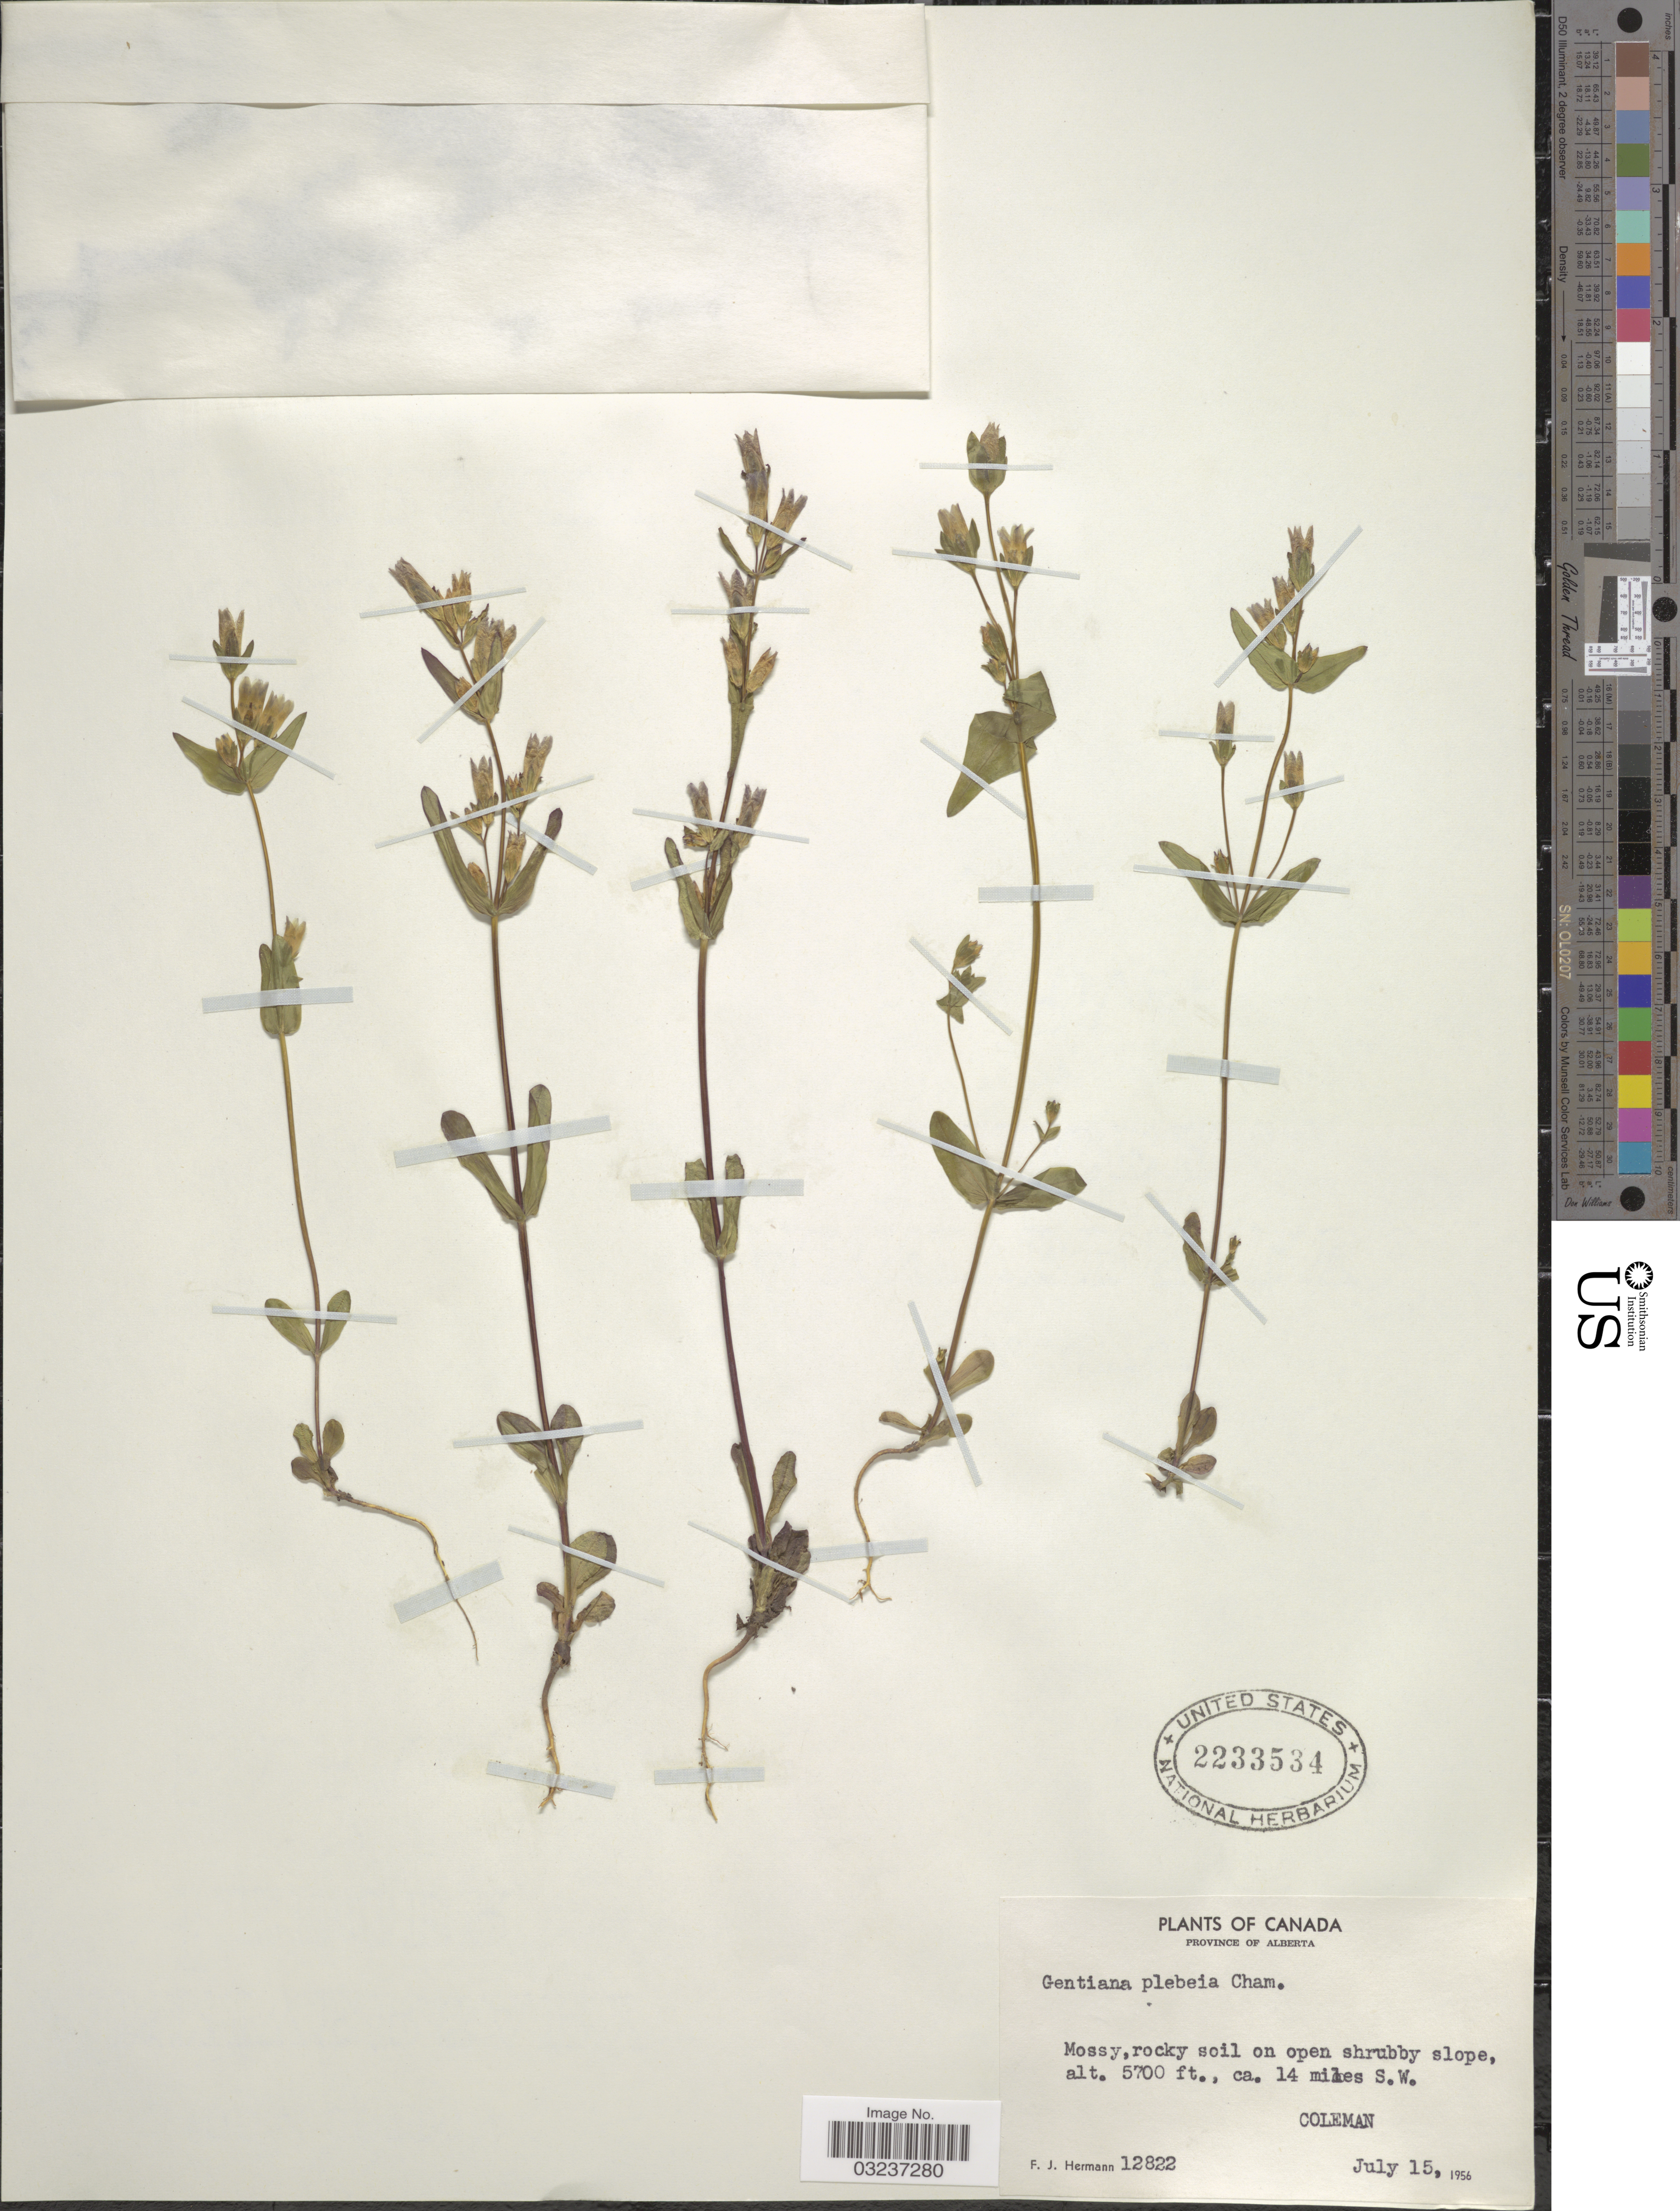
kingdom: Plantae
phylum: Tracheophyta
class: Magnoliopsida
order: Gentianales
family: Gentianaceae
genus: Gentianella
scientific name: Gentianella amarella subsp. acuta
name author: (Michx.) J.M. Gillett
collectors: F. J. Hermann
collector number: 12822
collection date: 1956-07-15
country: Canada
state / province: Alberta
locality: Ca. 14 miles S. W. Coleman.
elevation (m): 1737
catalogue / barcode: US 2233534